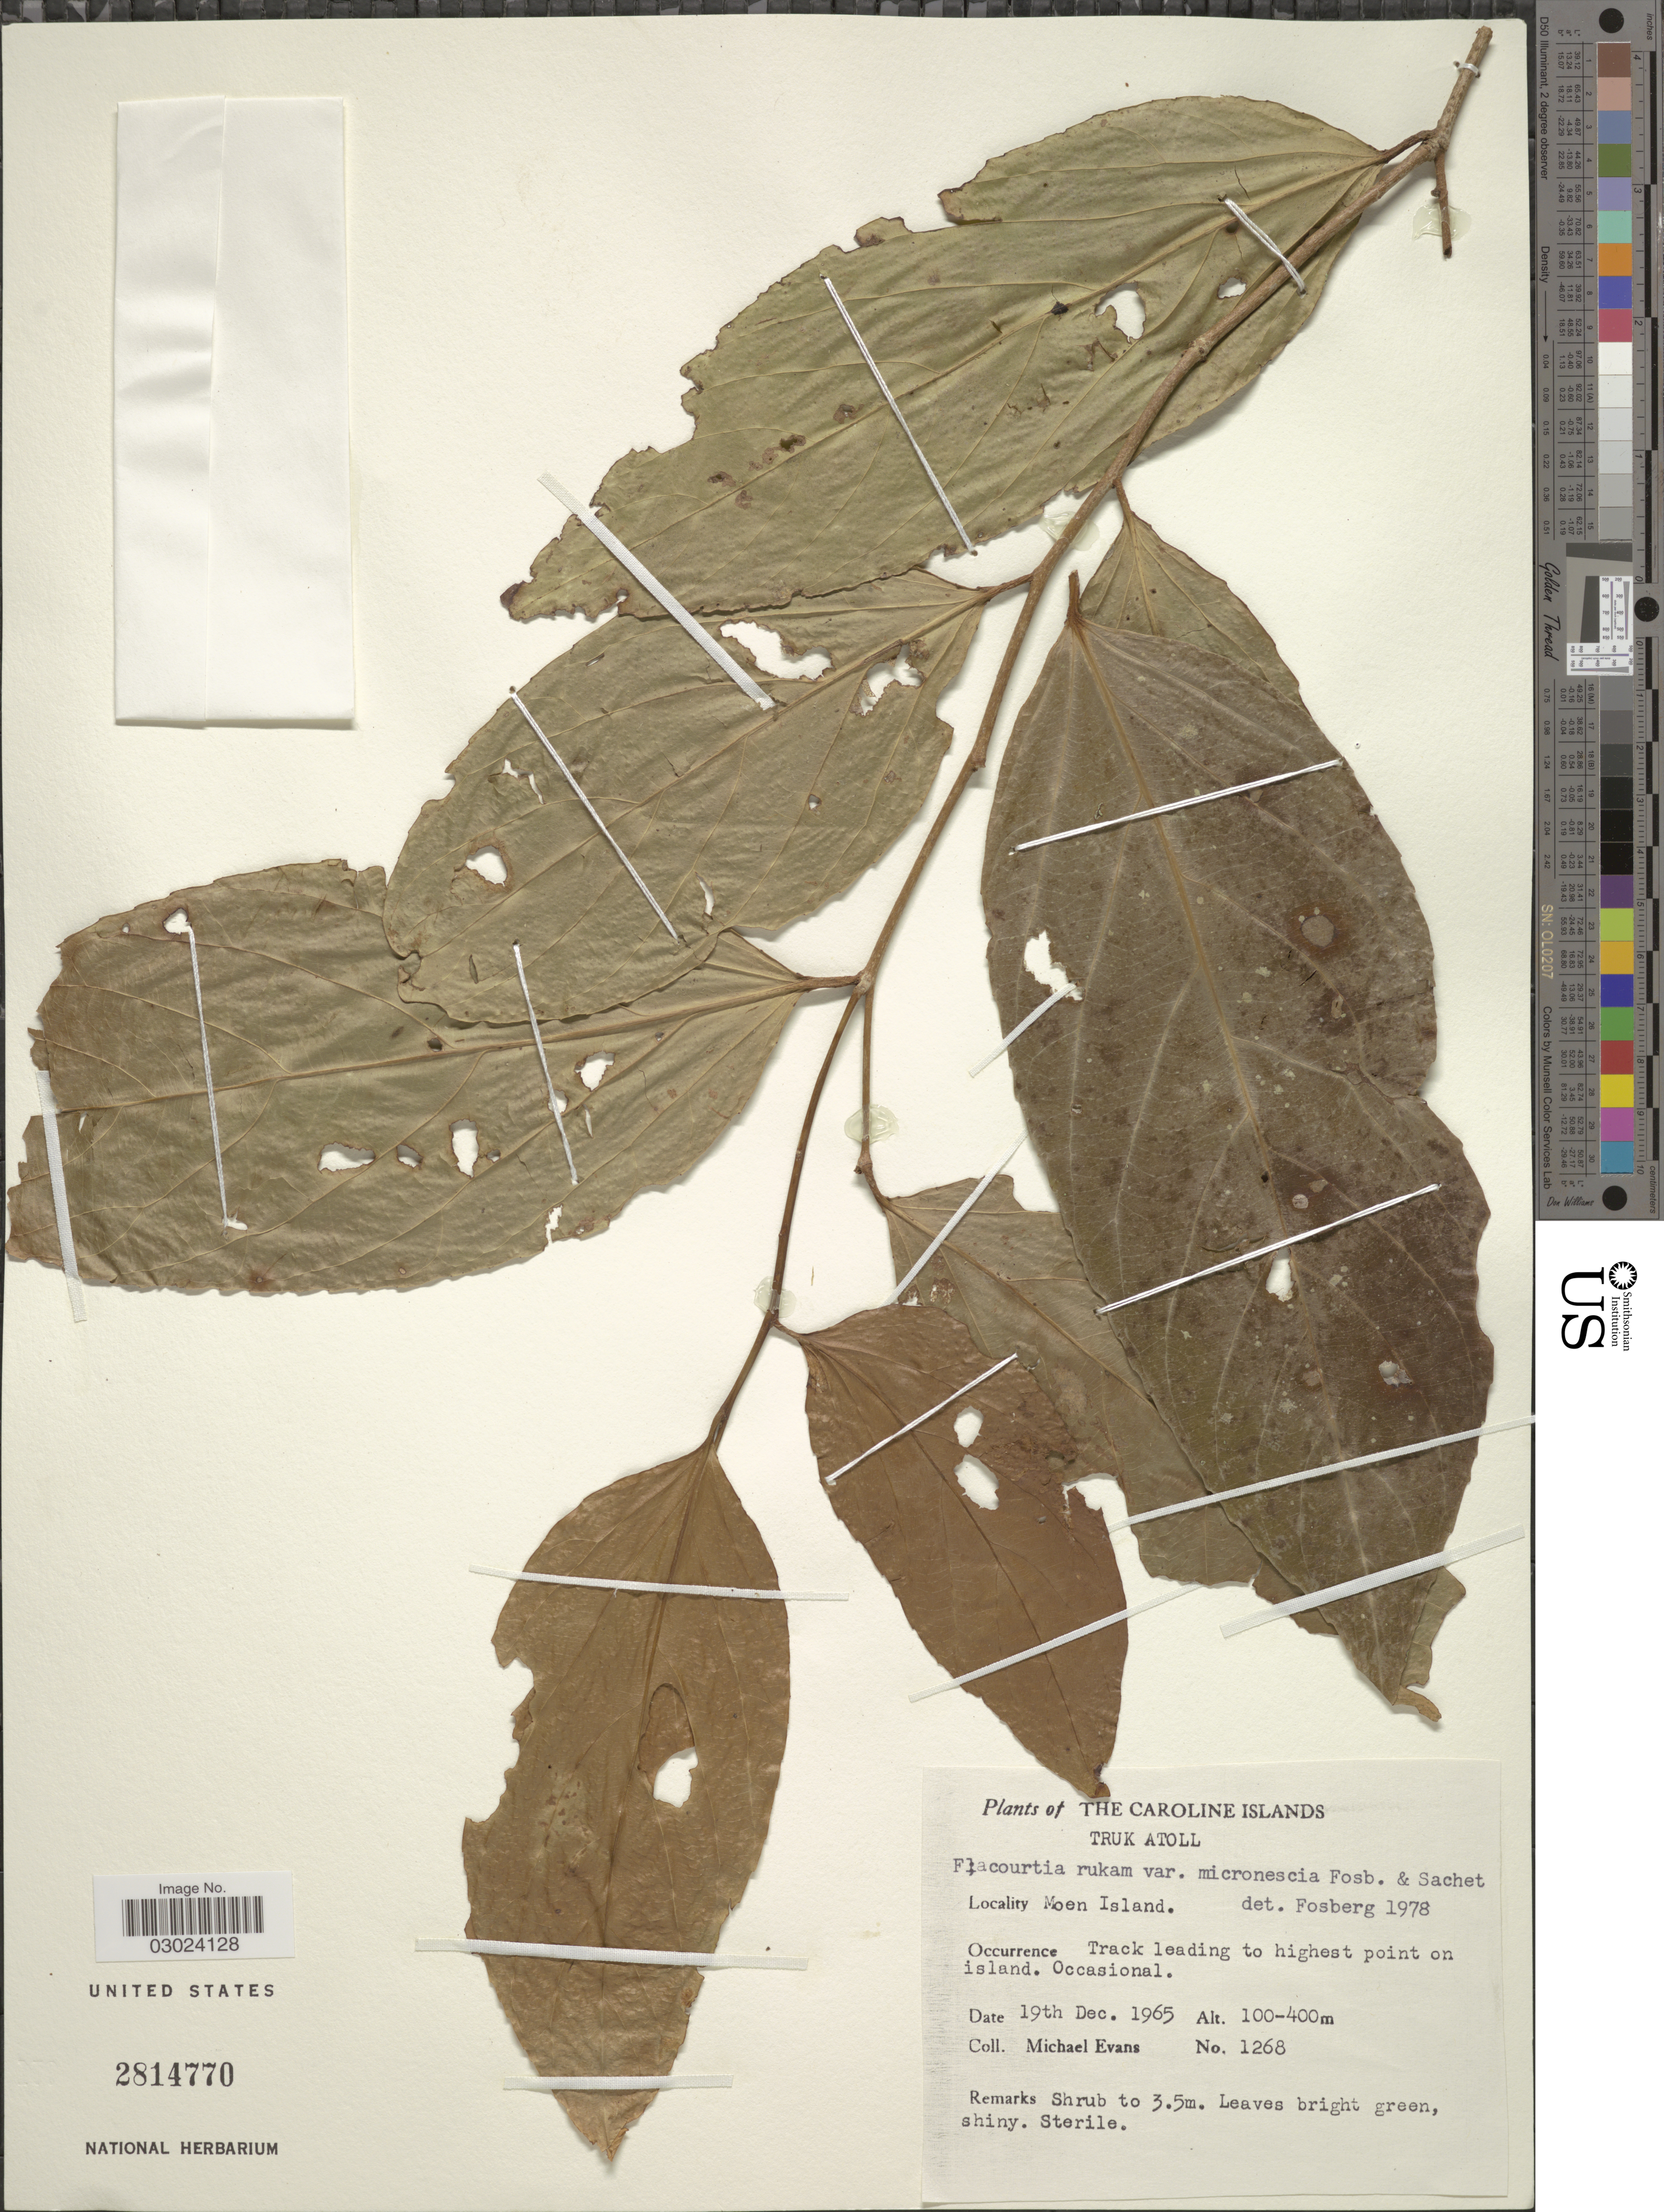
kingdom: Plantae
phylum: Tracheophyta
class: Magnoliopsida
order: Malpighiales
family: Salicaceae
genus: Flacourtia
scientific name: Flacourtia rukam var. micronesica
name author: Fosberg & Sachet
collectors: M. Evans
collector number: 1268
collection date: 1965-12-19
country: Micronesia, Federated States of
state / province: Truk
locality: The Caroline Islands. Truk Atoll. Moen Island. Track leading to highest point on island.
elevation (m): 100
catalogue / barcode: US 2814770